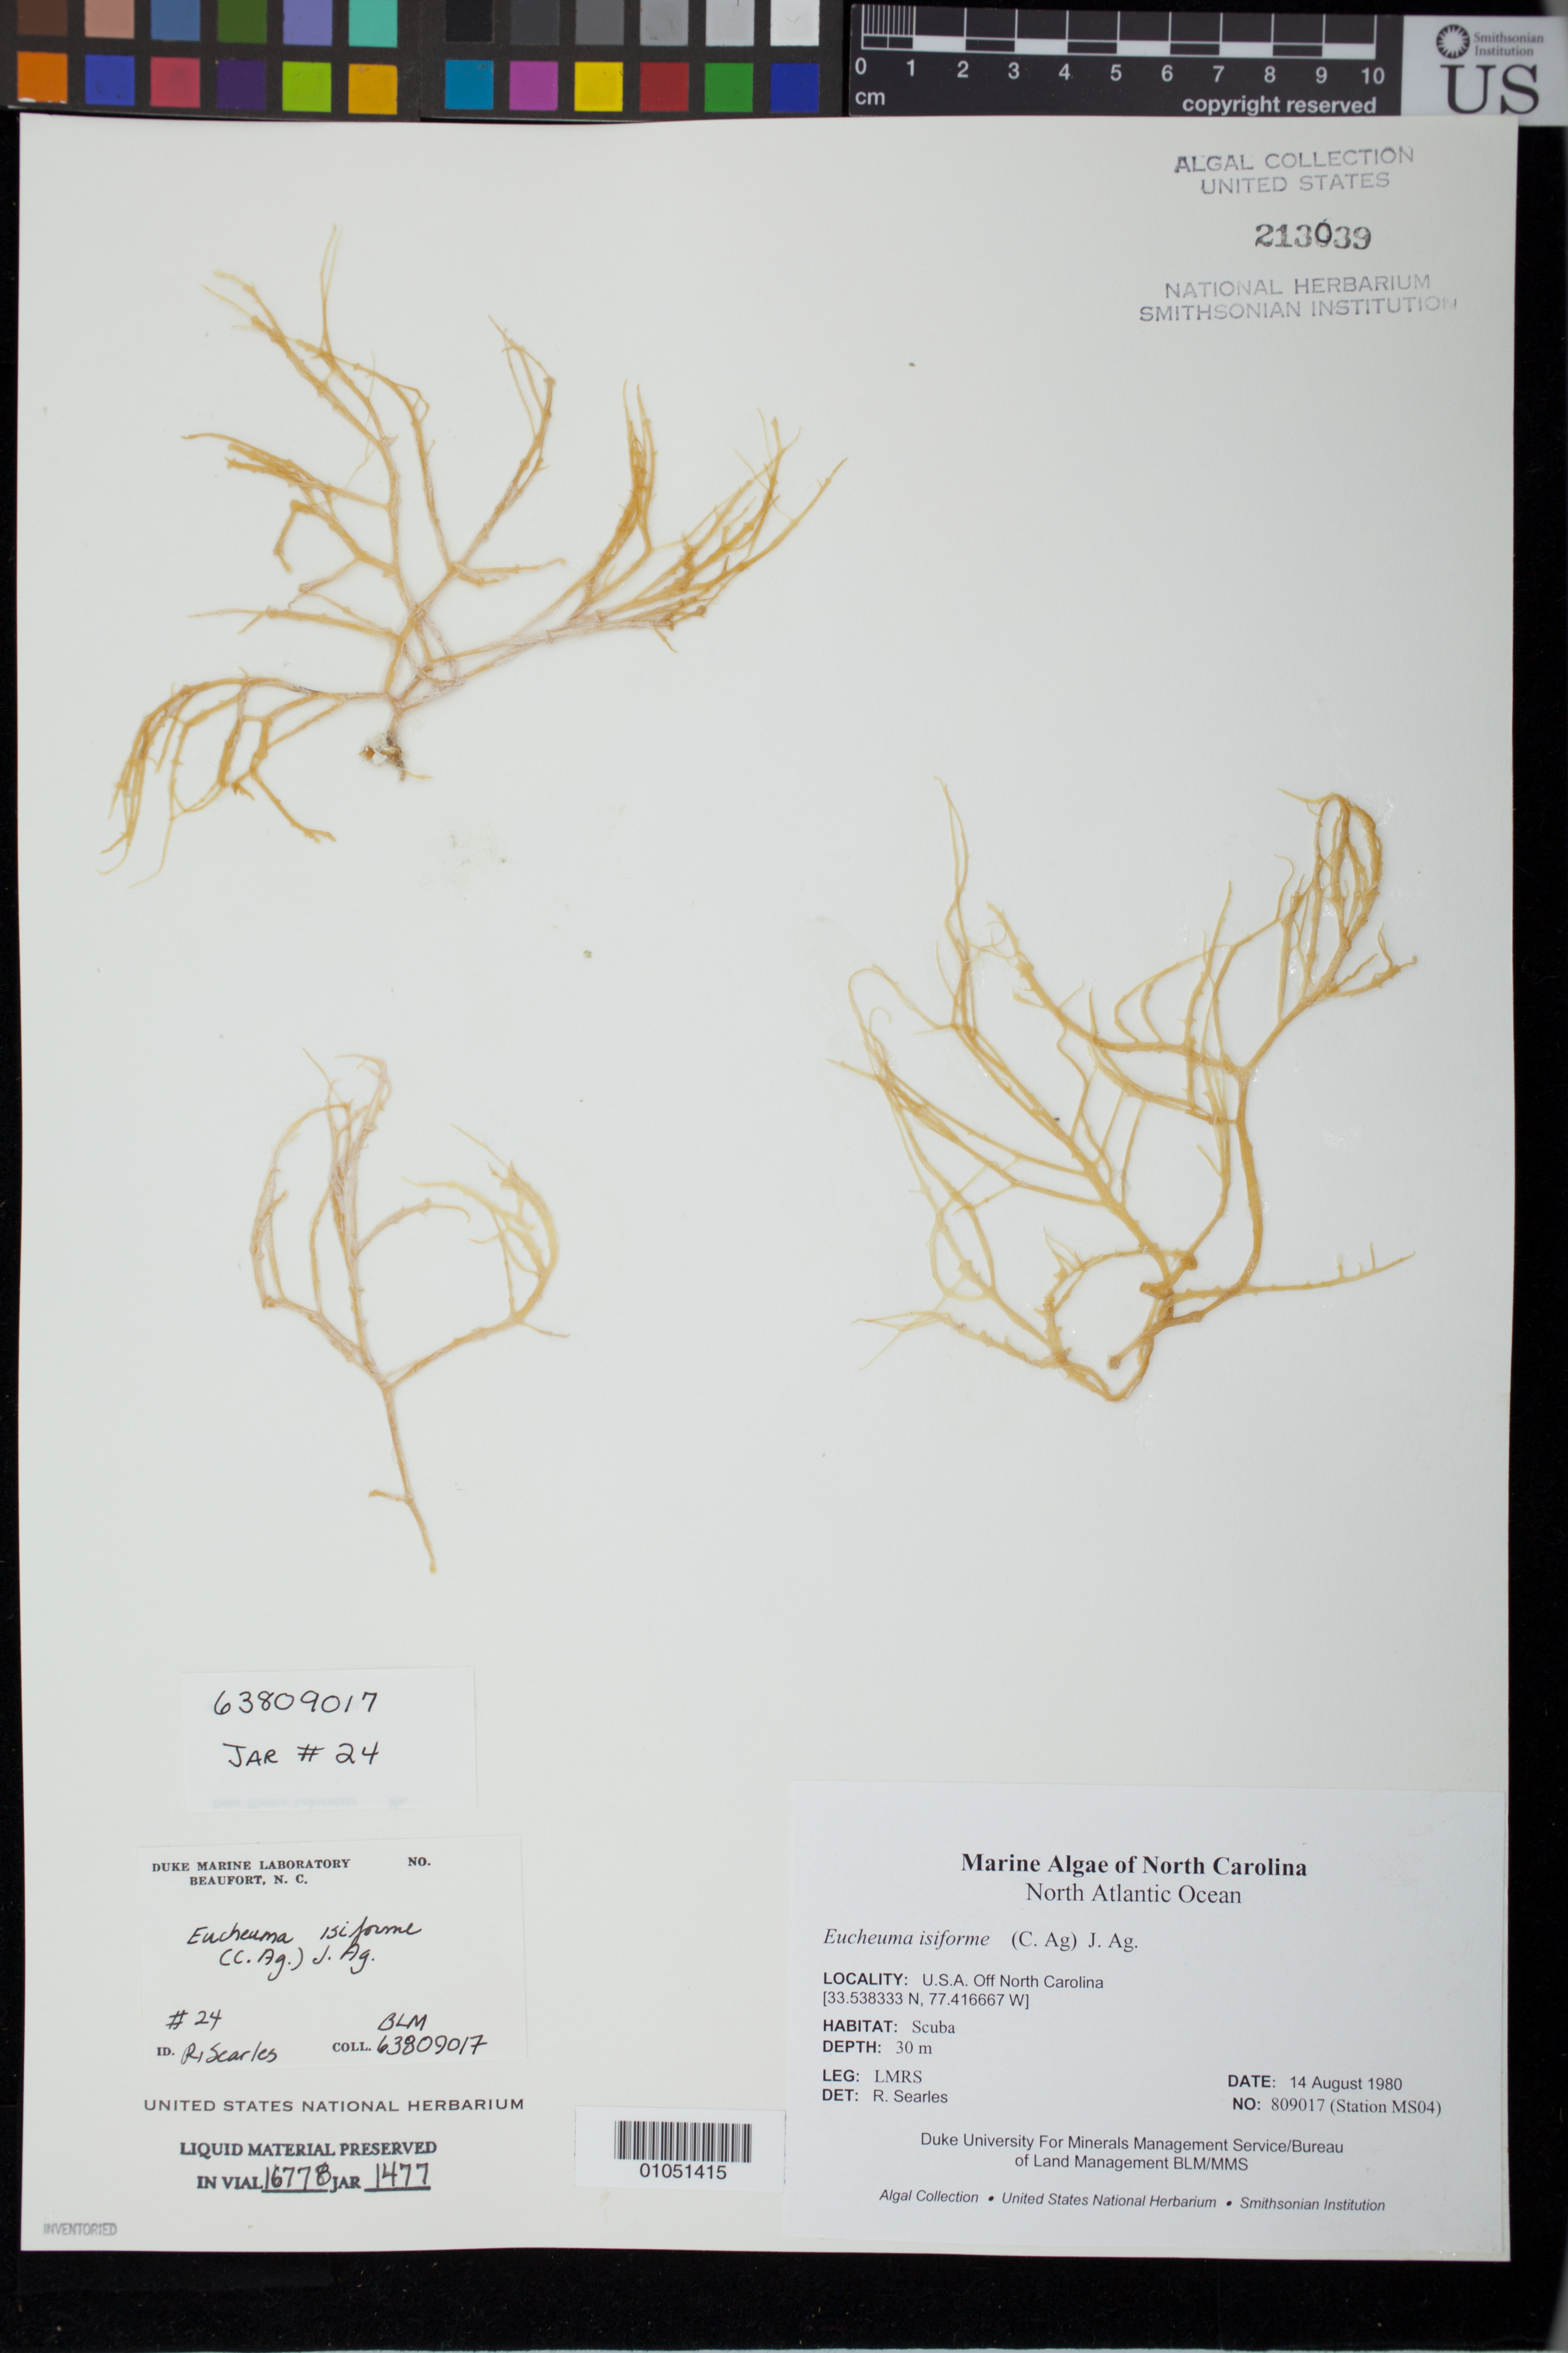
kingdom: Plantae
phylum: Rhodophyta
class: Florideophyceae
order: Gigartinales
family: Solieriaceae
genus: Eucheumatopsis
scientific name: Eucheumatopsis isiformis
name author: (C. Agardh) M.L. Núñez-Resendiz et al.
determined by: Algae name updating Project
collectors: LMRS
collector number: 809017 (Station MS04)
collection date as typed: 14 Aug 1980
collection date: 1980-08-14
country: United States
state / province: North Carolina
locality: North Atlantic Ocean off North Carolina coast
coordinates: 33.53833N; 33.538333N, 77.416667W; 77.416667W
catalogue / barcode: US 213039